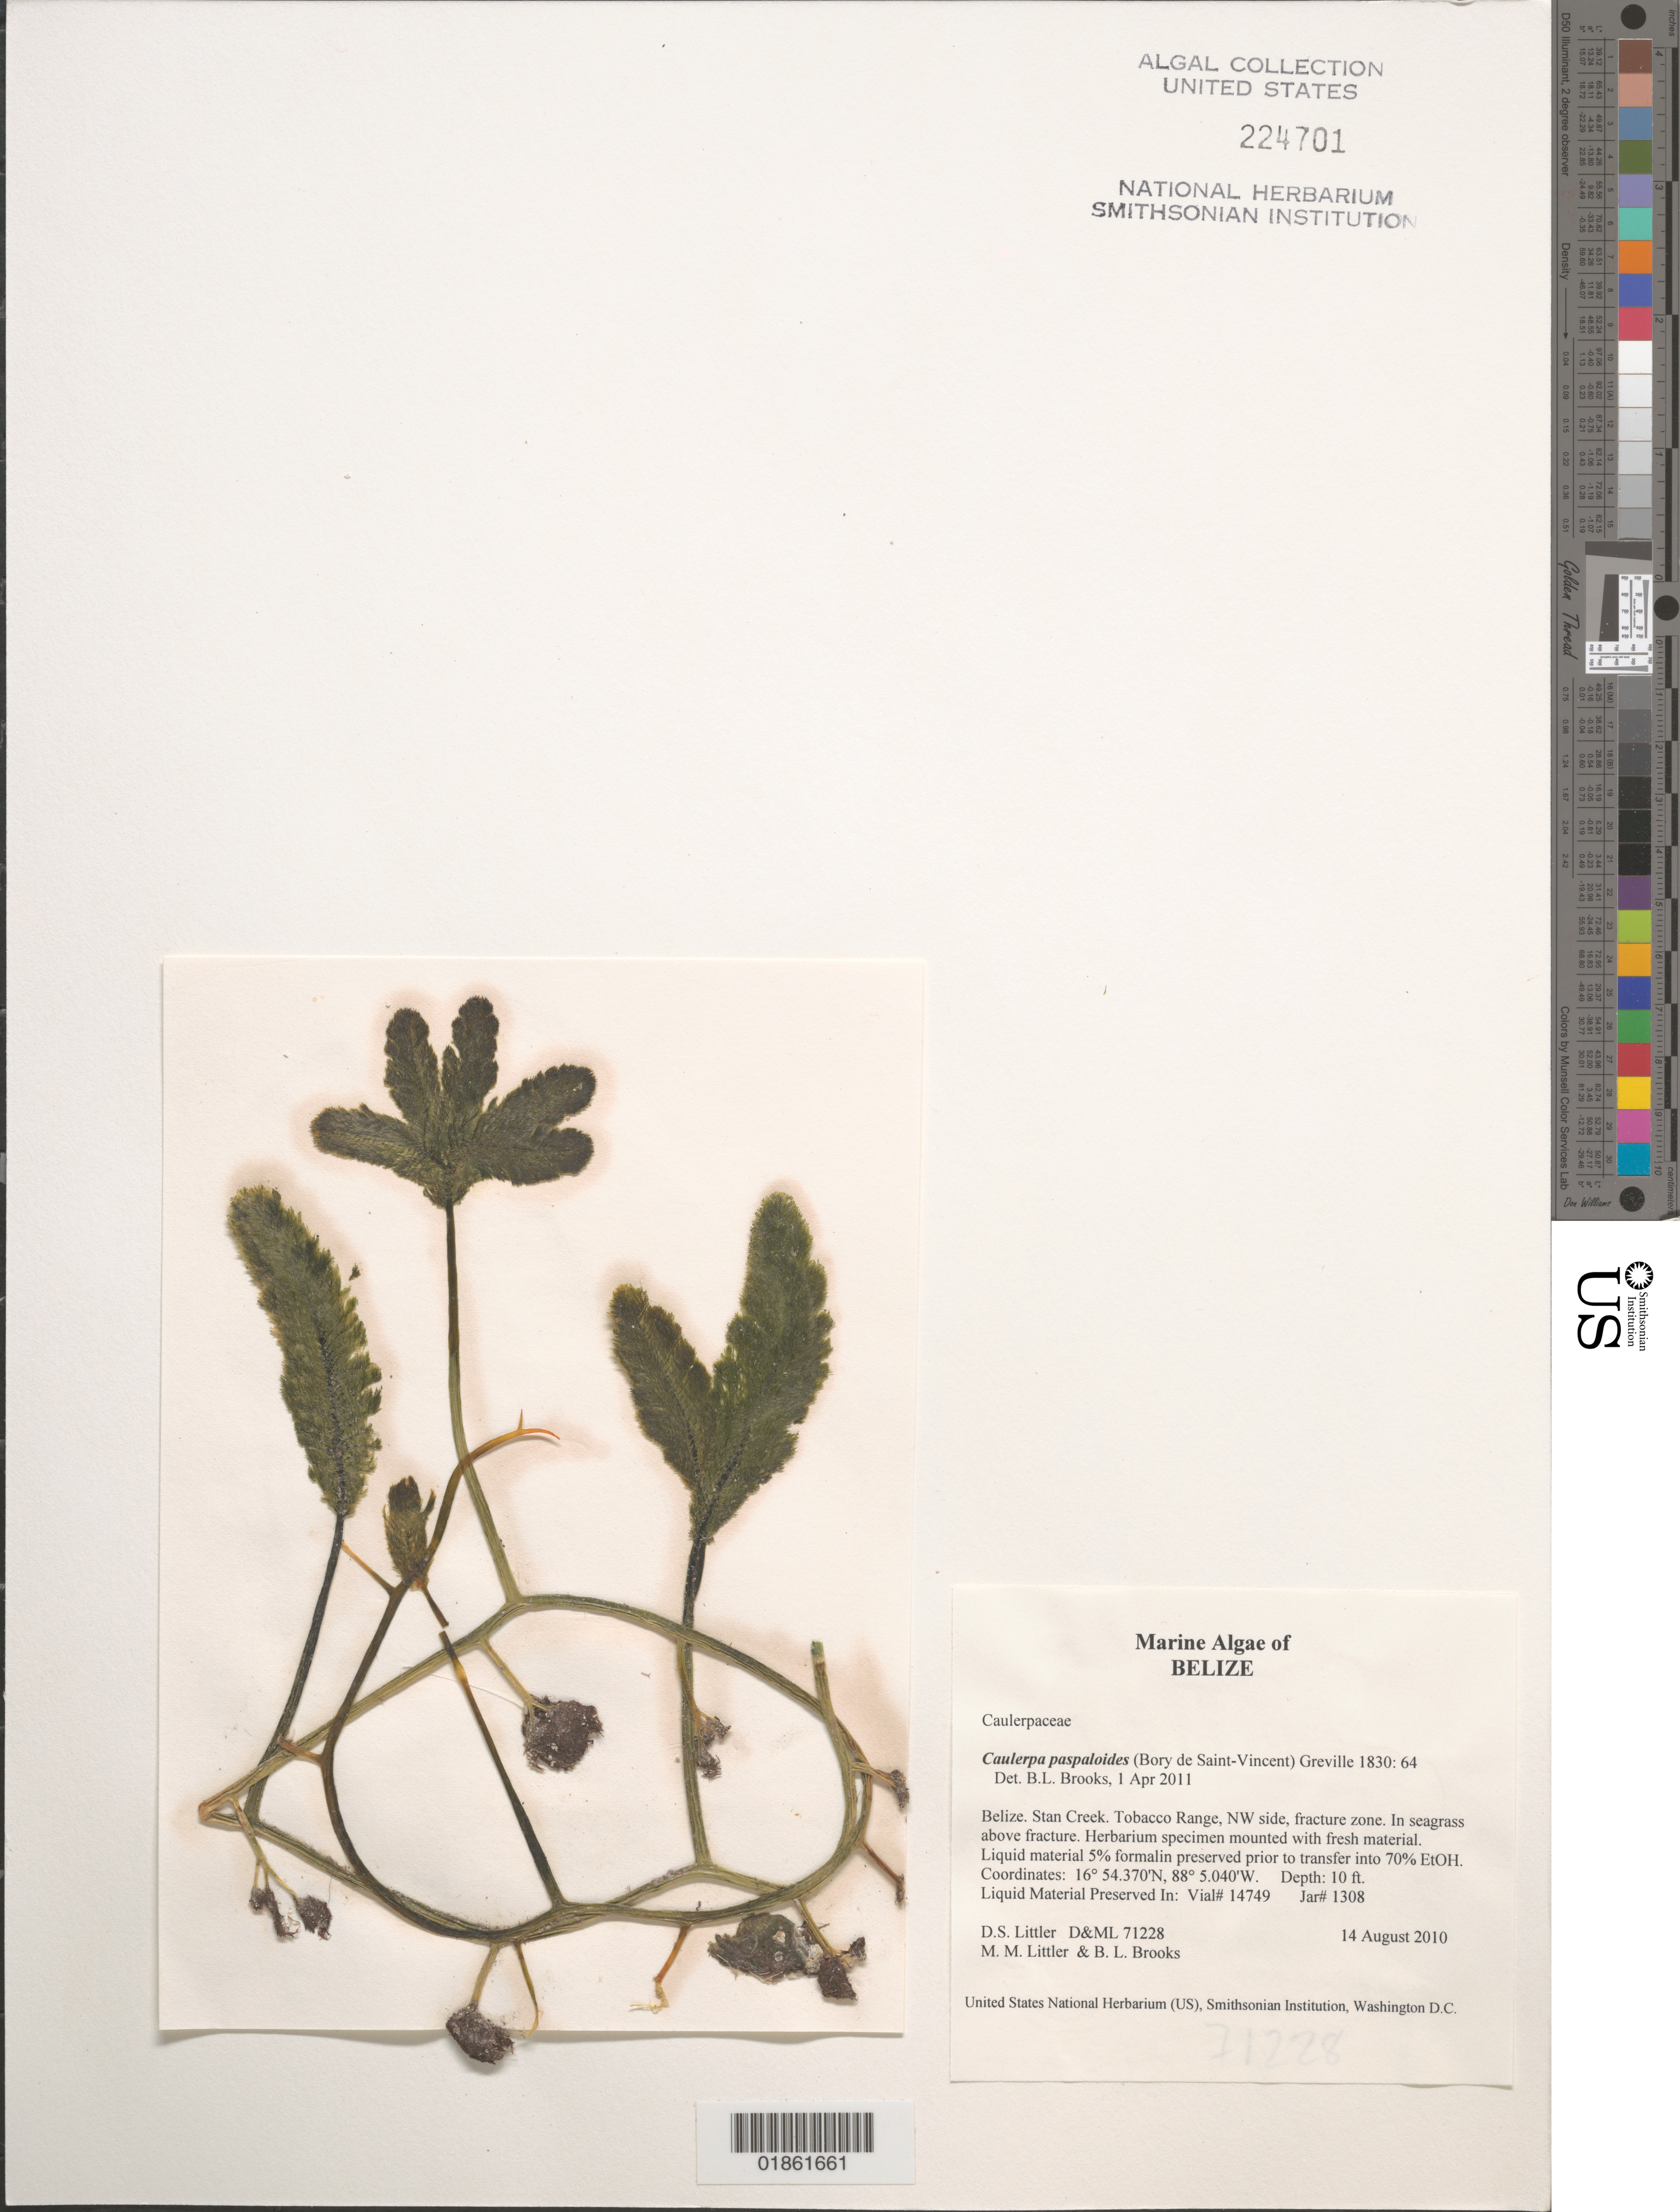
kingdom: Plantae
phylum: Chlorophyta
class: Ulvophyceae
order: Bryopsidales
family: Caulerpaceae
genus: Caulerpa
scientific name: Caulerpa paspaloides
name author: (Bory) Grev.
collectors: D. S. Littler & M. M. Littler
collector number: D&ML 71228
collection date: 2010-08-14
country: Belize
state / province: Stann Creek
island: Tobacco Range Cays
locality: Tobacco Range fracture zone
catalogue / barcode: US 224701